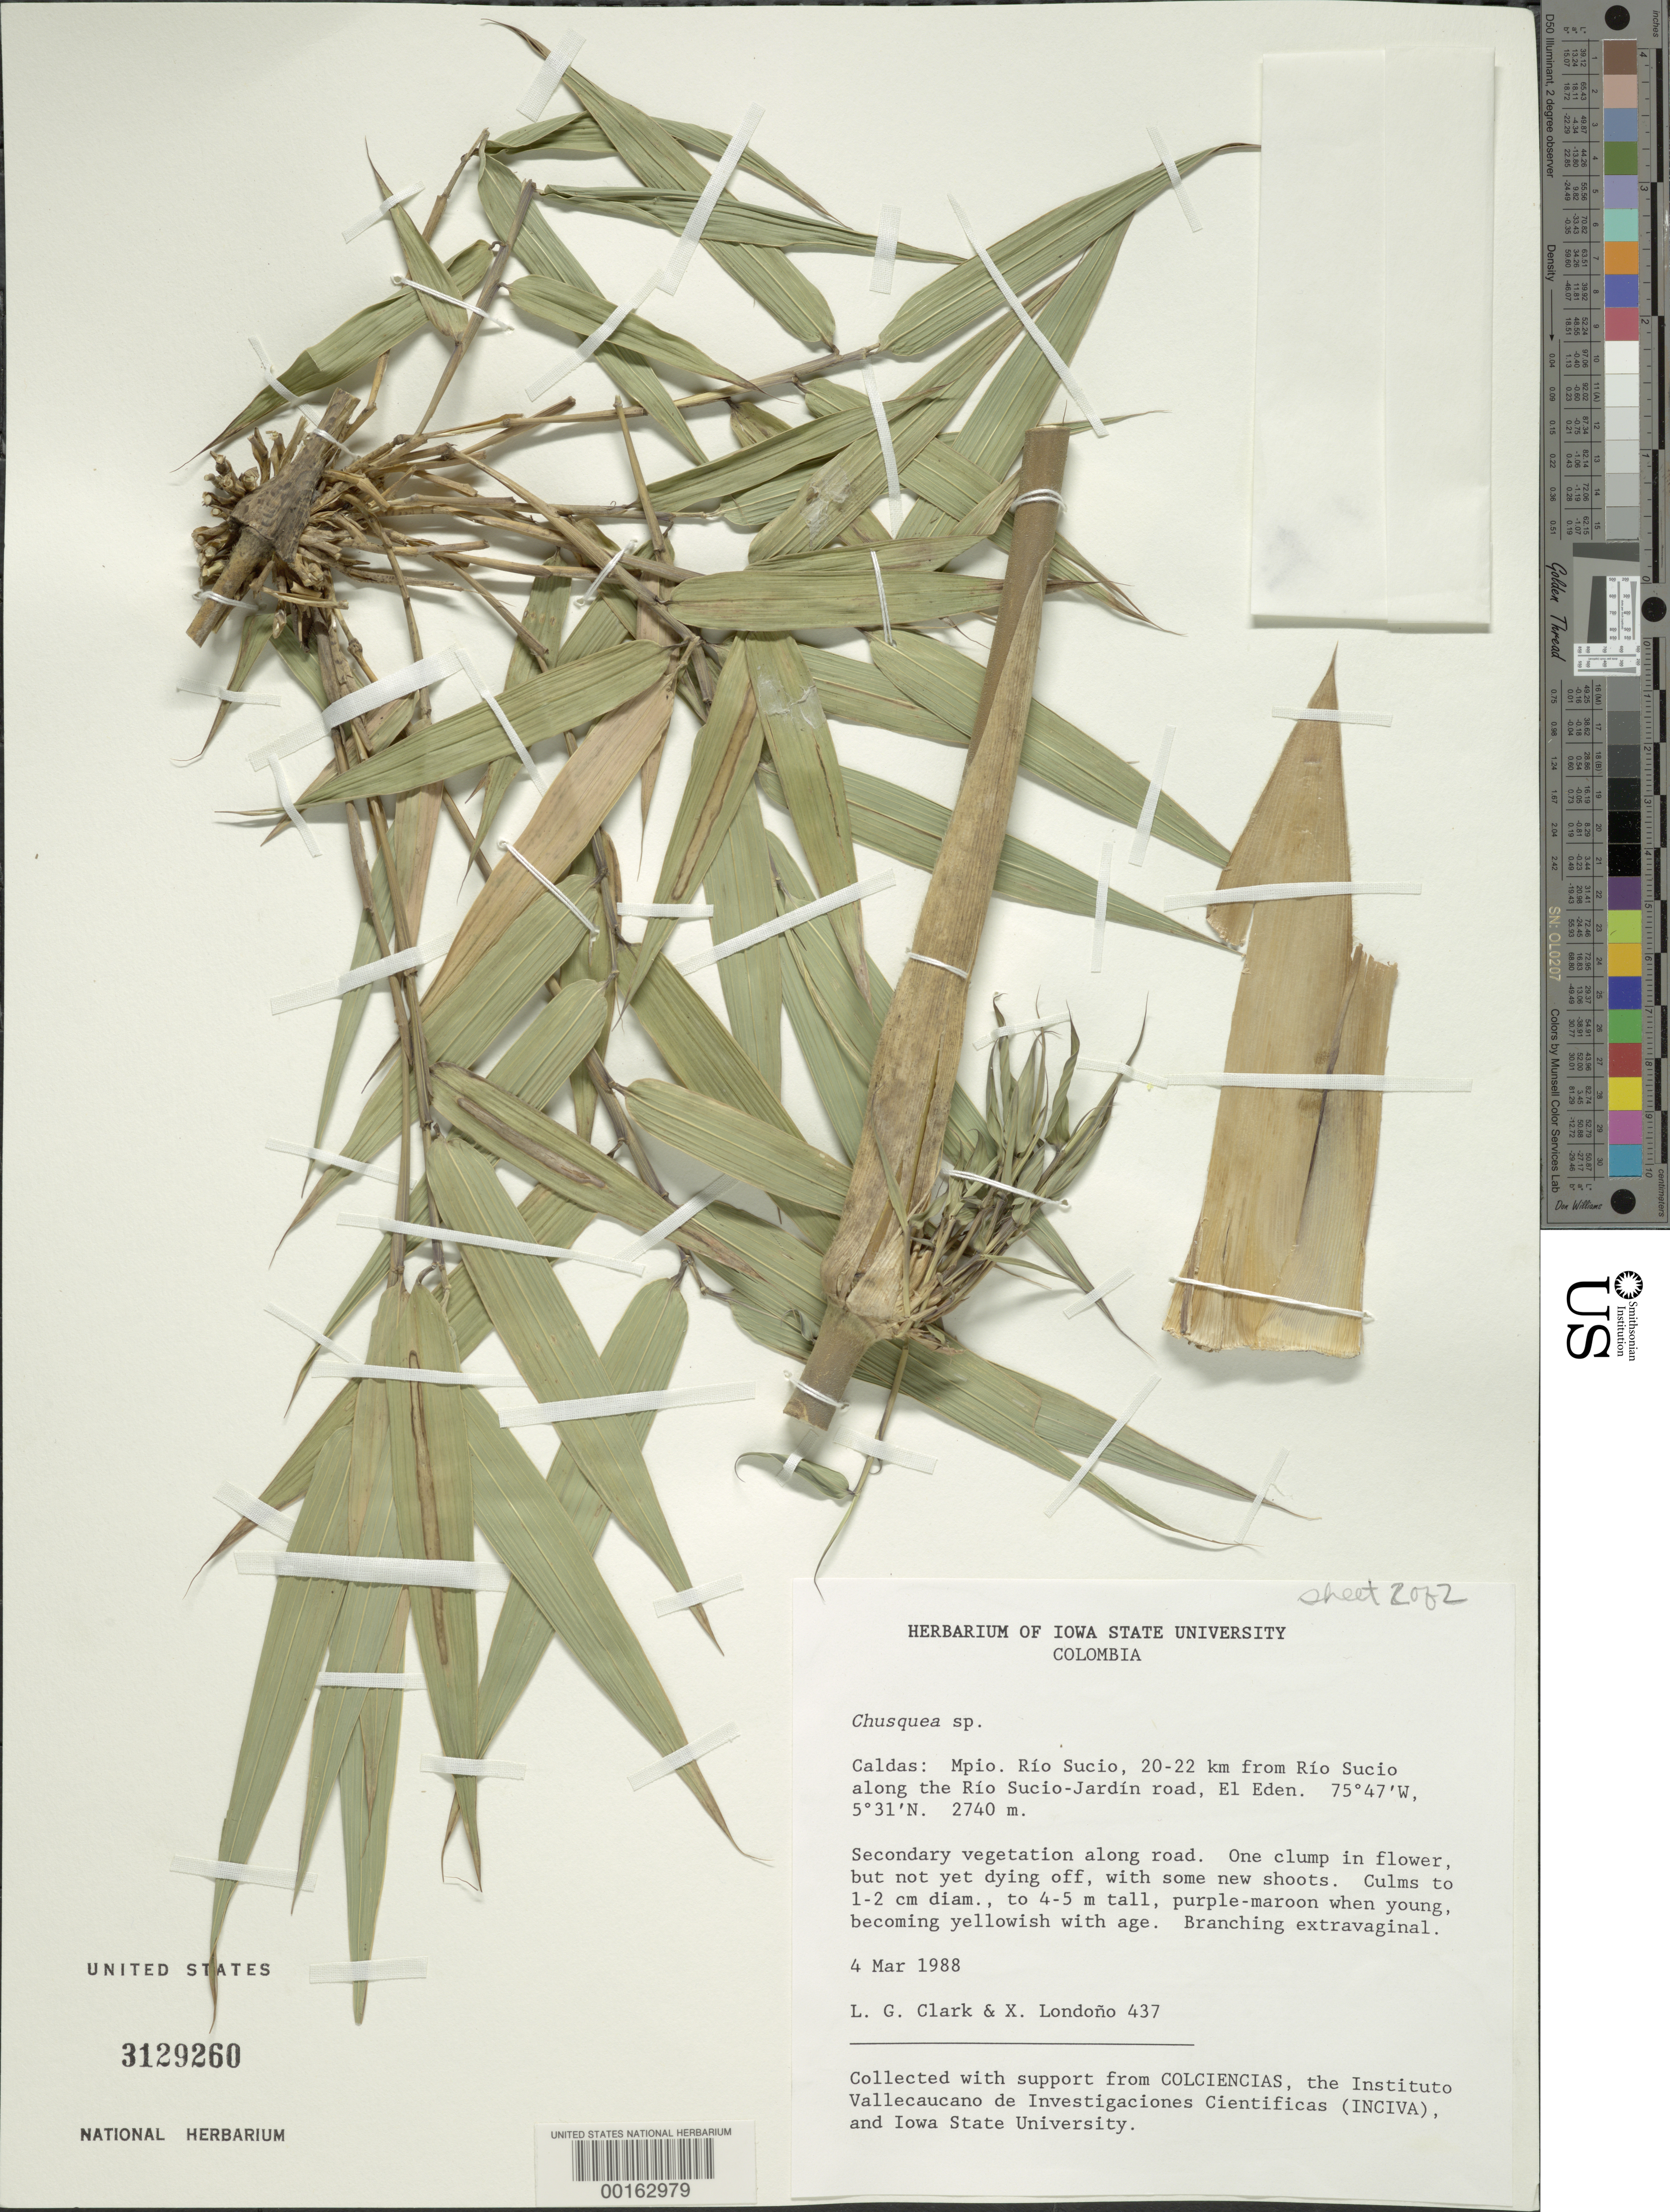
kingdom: Plantae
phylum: Tracheophyta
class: Liliopsida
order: Poales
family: Poaceae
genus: Chusquea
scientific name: Chusquea sp.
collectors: L. G. Clark & X. Londoño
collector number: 437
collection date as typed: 04 Mar 1988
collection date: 1988-03-04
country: Colombia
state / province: Caldas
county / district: Ríosucio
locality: Mun. Rio Sucio, Rio Sucio-Jardin road, El Eden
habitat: Secondary vegetation along road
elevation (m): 2740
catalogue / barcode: US 3129260